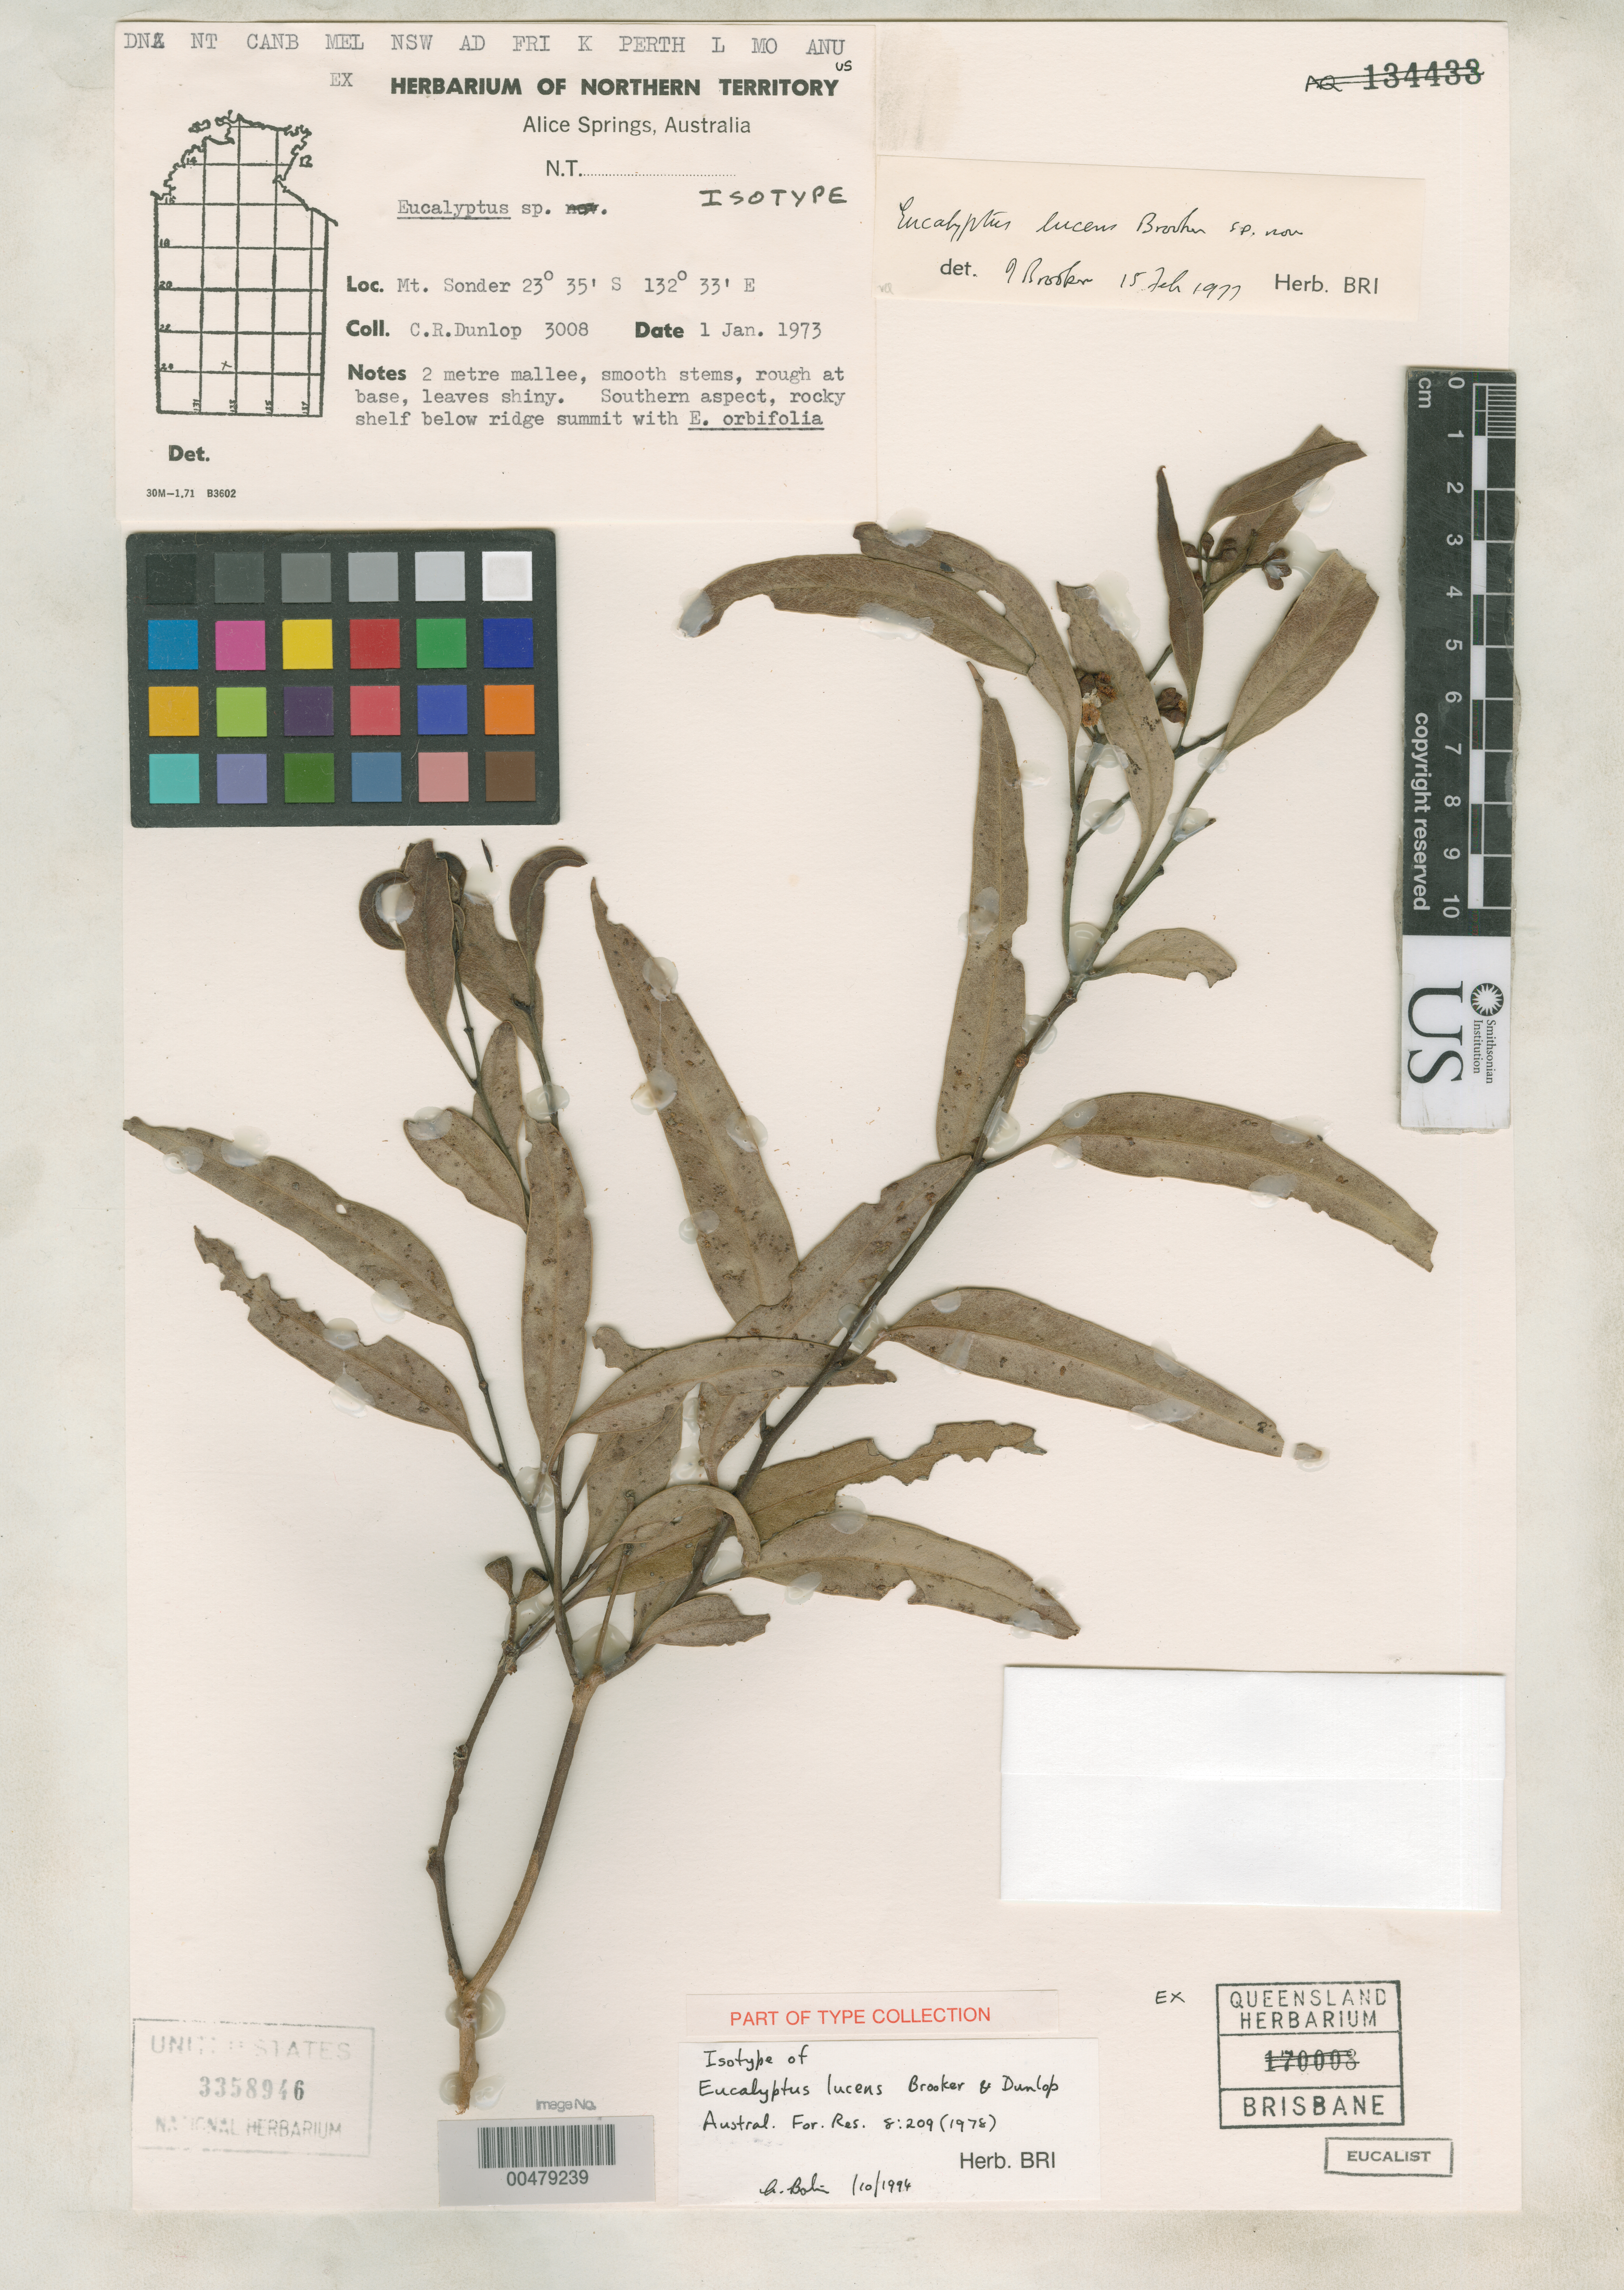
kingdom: Plantae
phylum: Tracheophyta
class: Magnoliopsida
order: Myrtales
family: Myrtaceae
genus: Eucalyptus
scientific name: Eucalyptus lucens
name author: Brooker & Dunlop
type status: Isotype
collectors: C. Dunlop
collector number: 3008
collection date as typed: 01 Jan 1973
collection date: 1973-01-01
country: Australia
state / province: Northern Territory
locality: Mt. Sonder.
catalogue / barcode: US 2258946